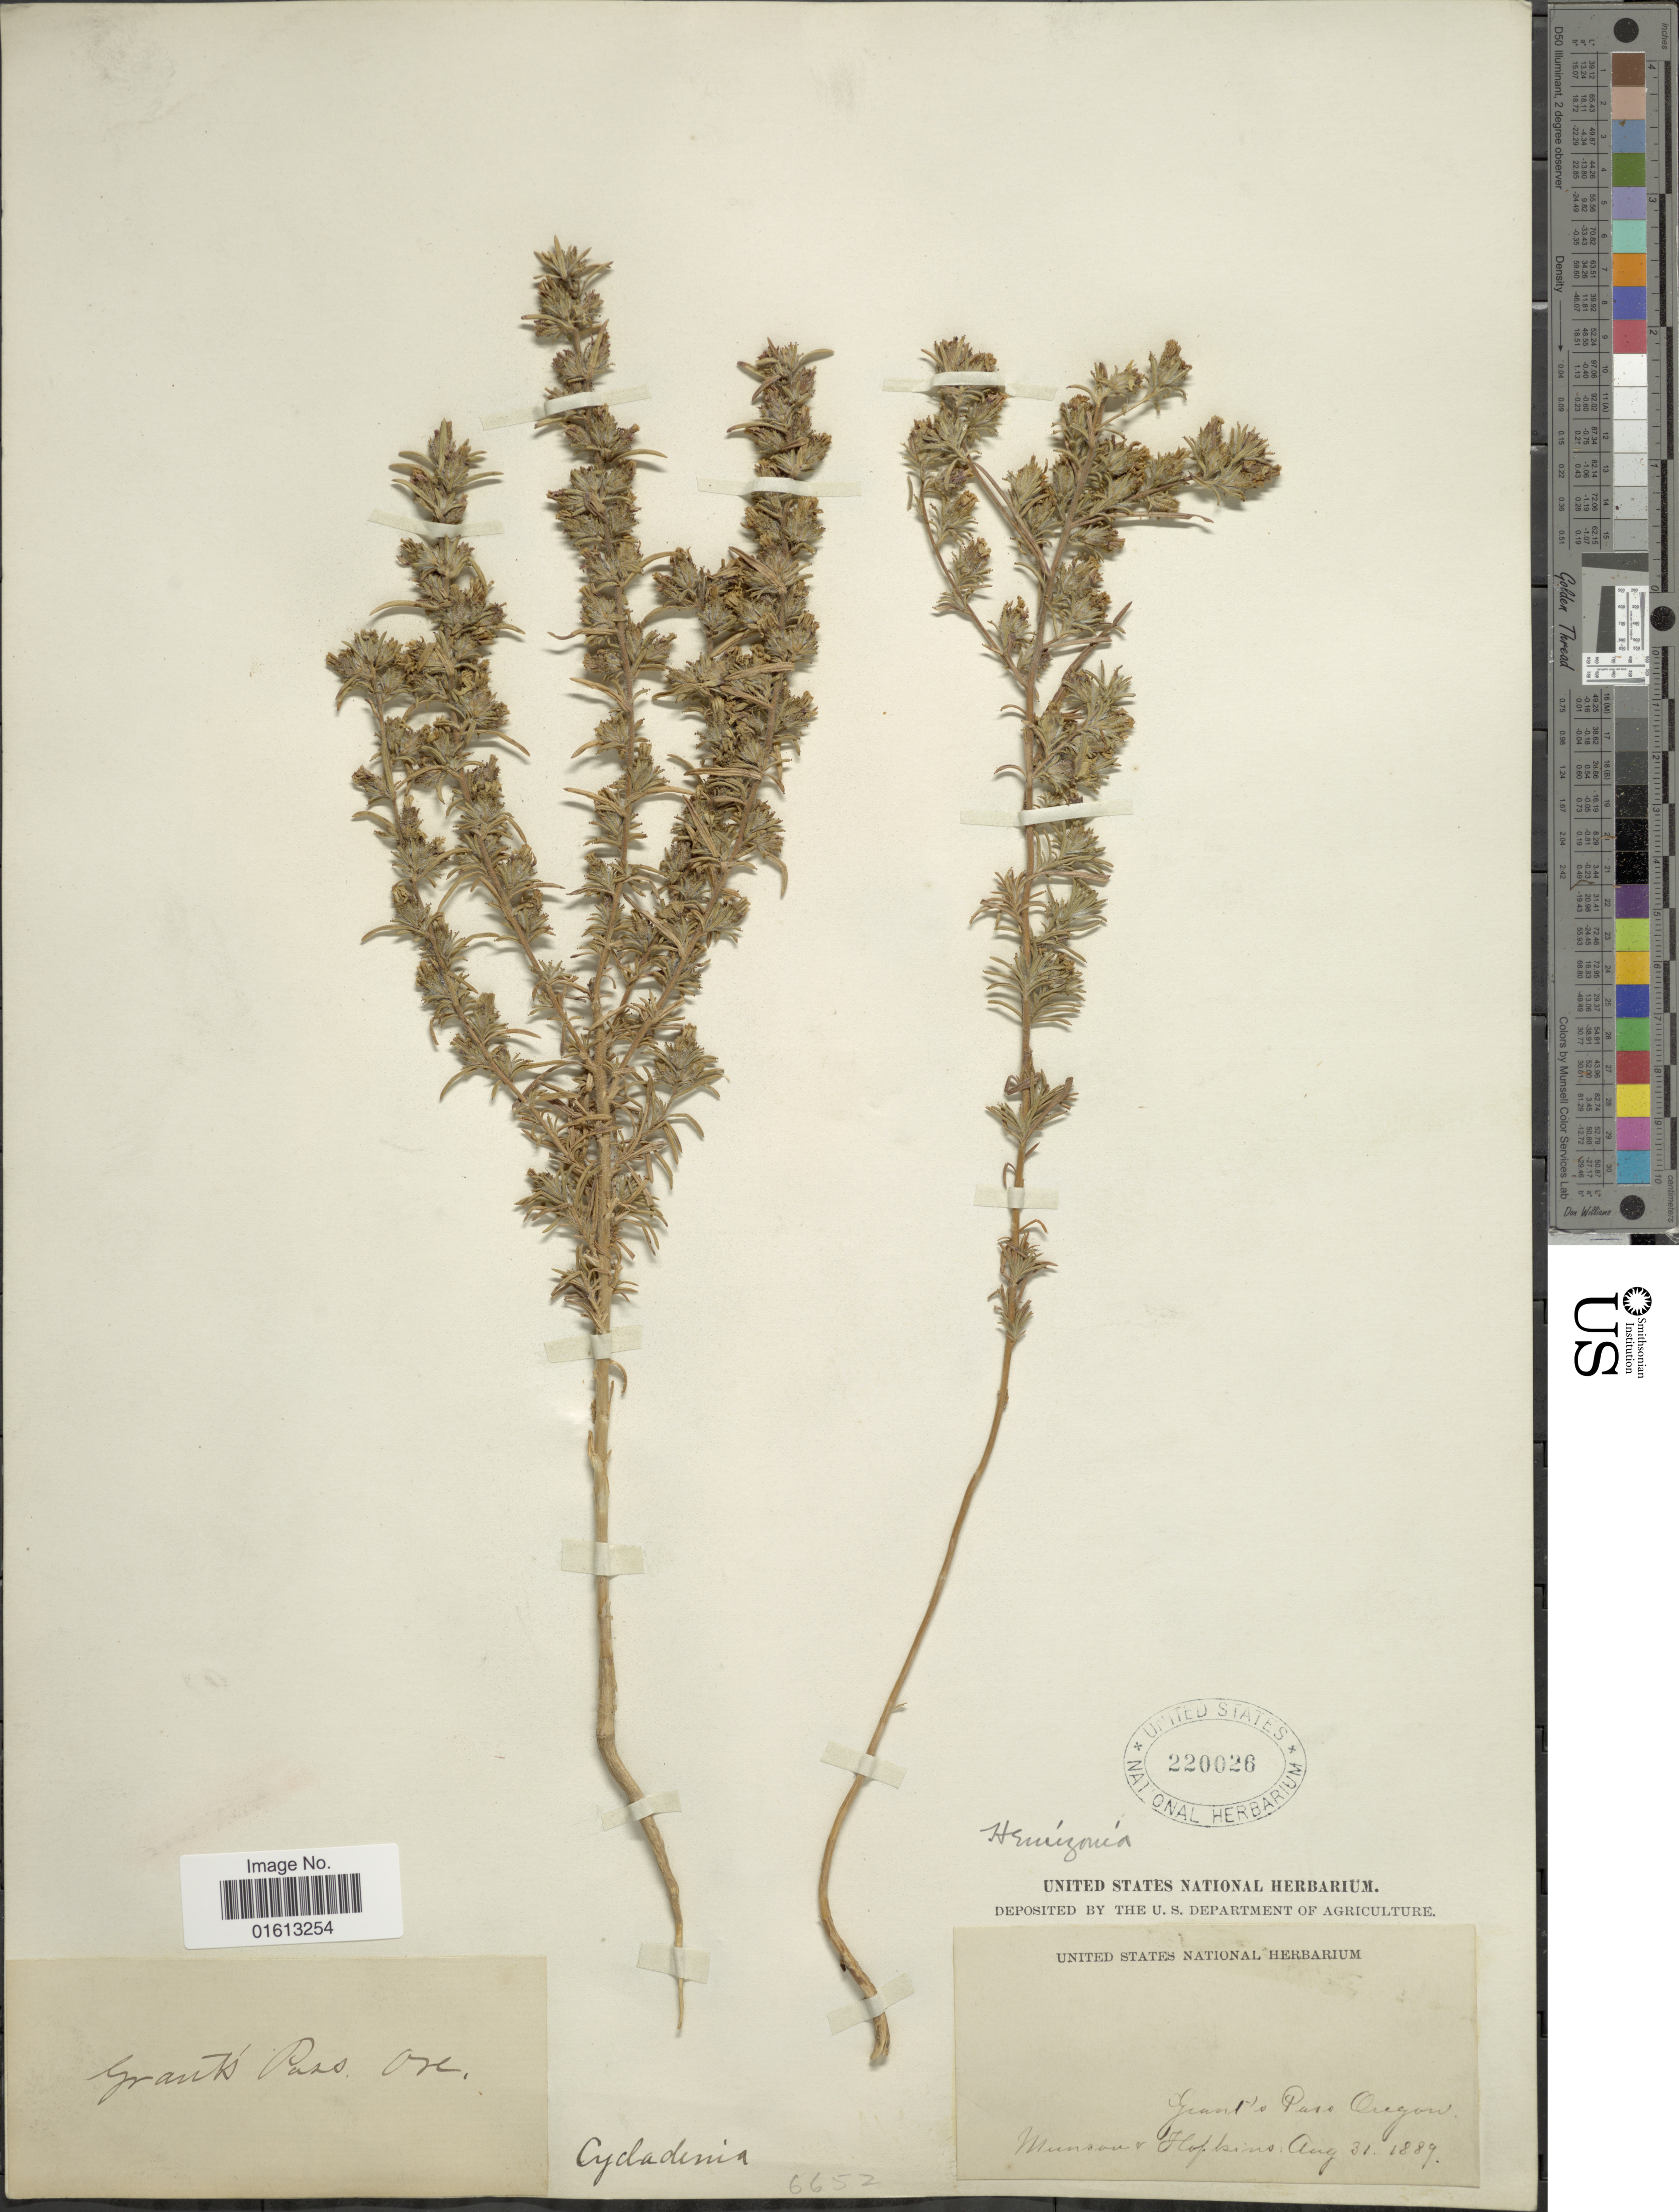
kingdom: Plantae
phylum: Tracheophyta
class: Magnoliopsida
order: Asterales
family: Asteraceae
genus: Hemizonia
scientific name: Hemizonia sp.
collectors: Munson & -. Hopkins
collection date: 1889-08-31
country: United States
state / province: Oregon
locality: Grants Pass Oregon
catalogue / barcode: US 220026